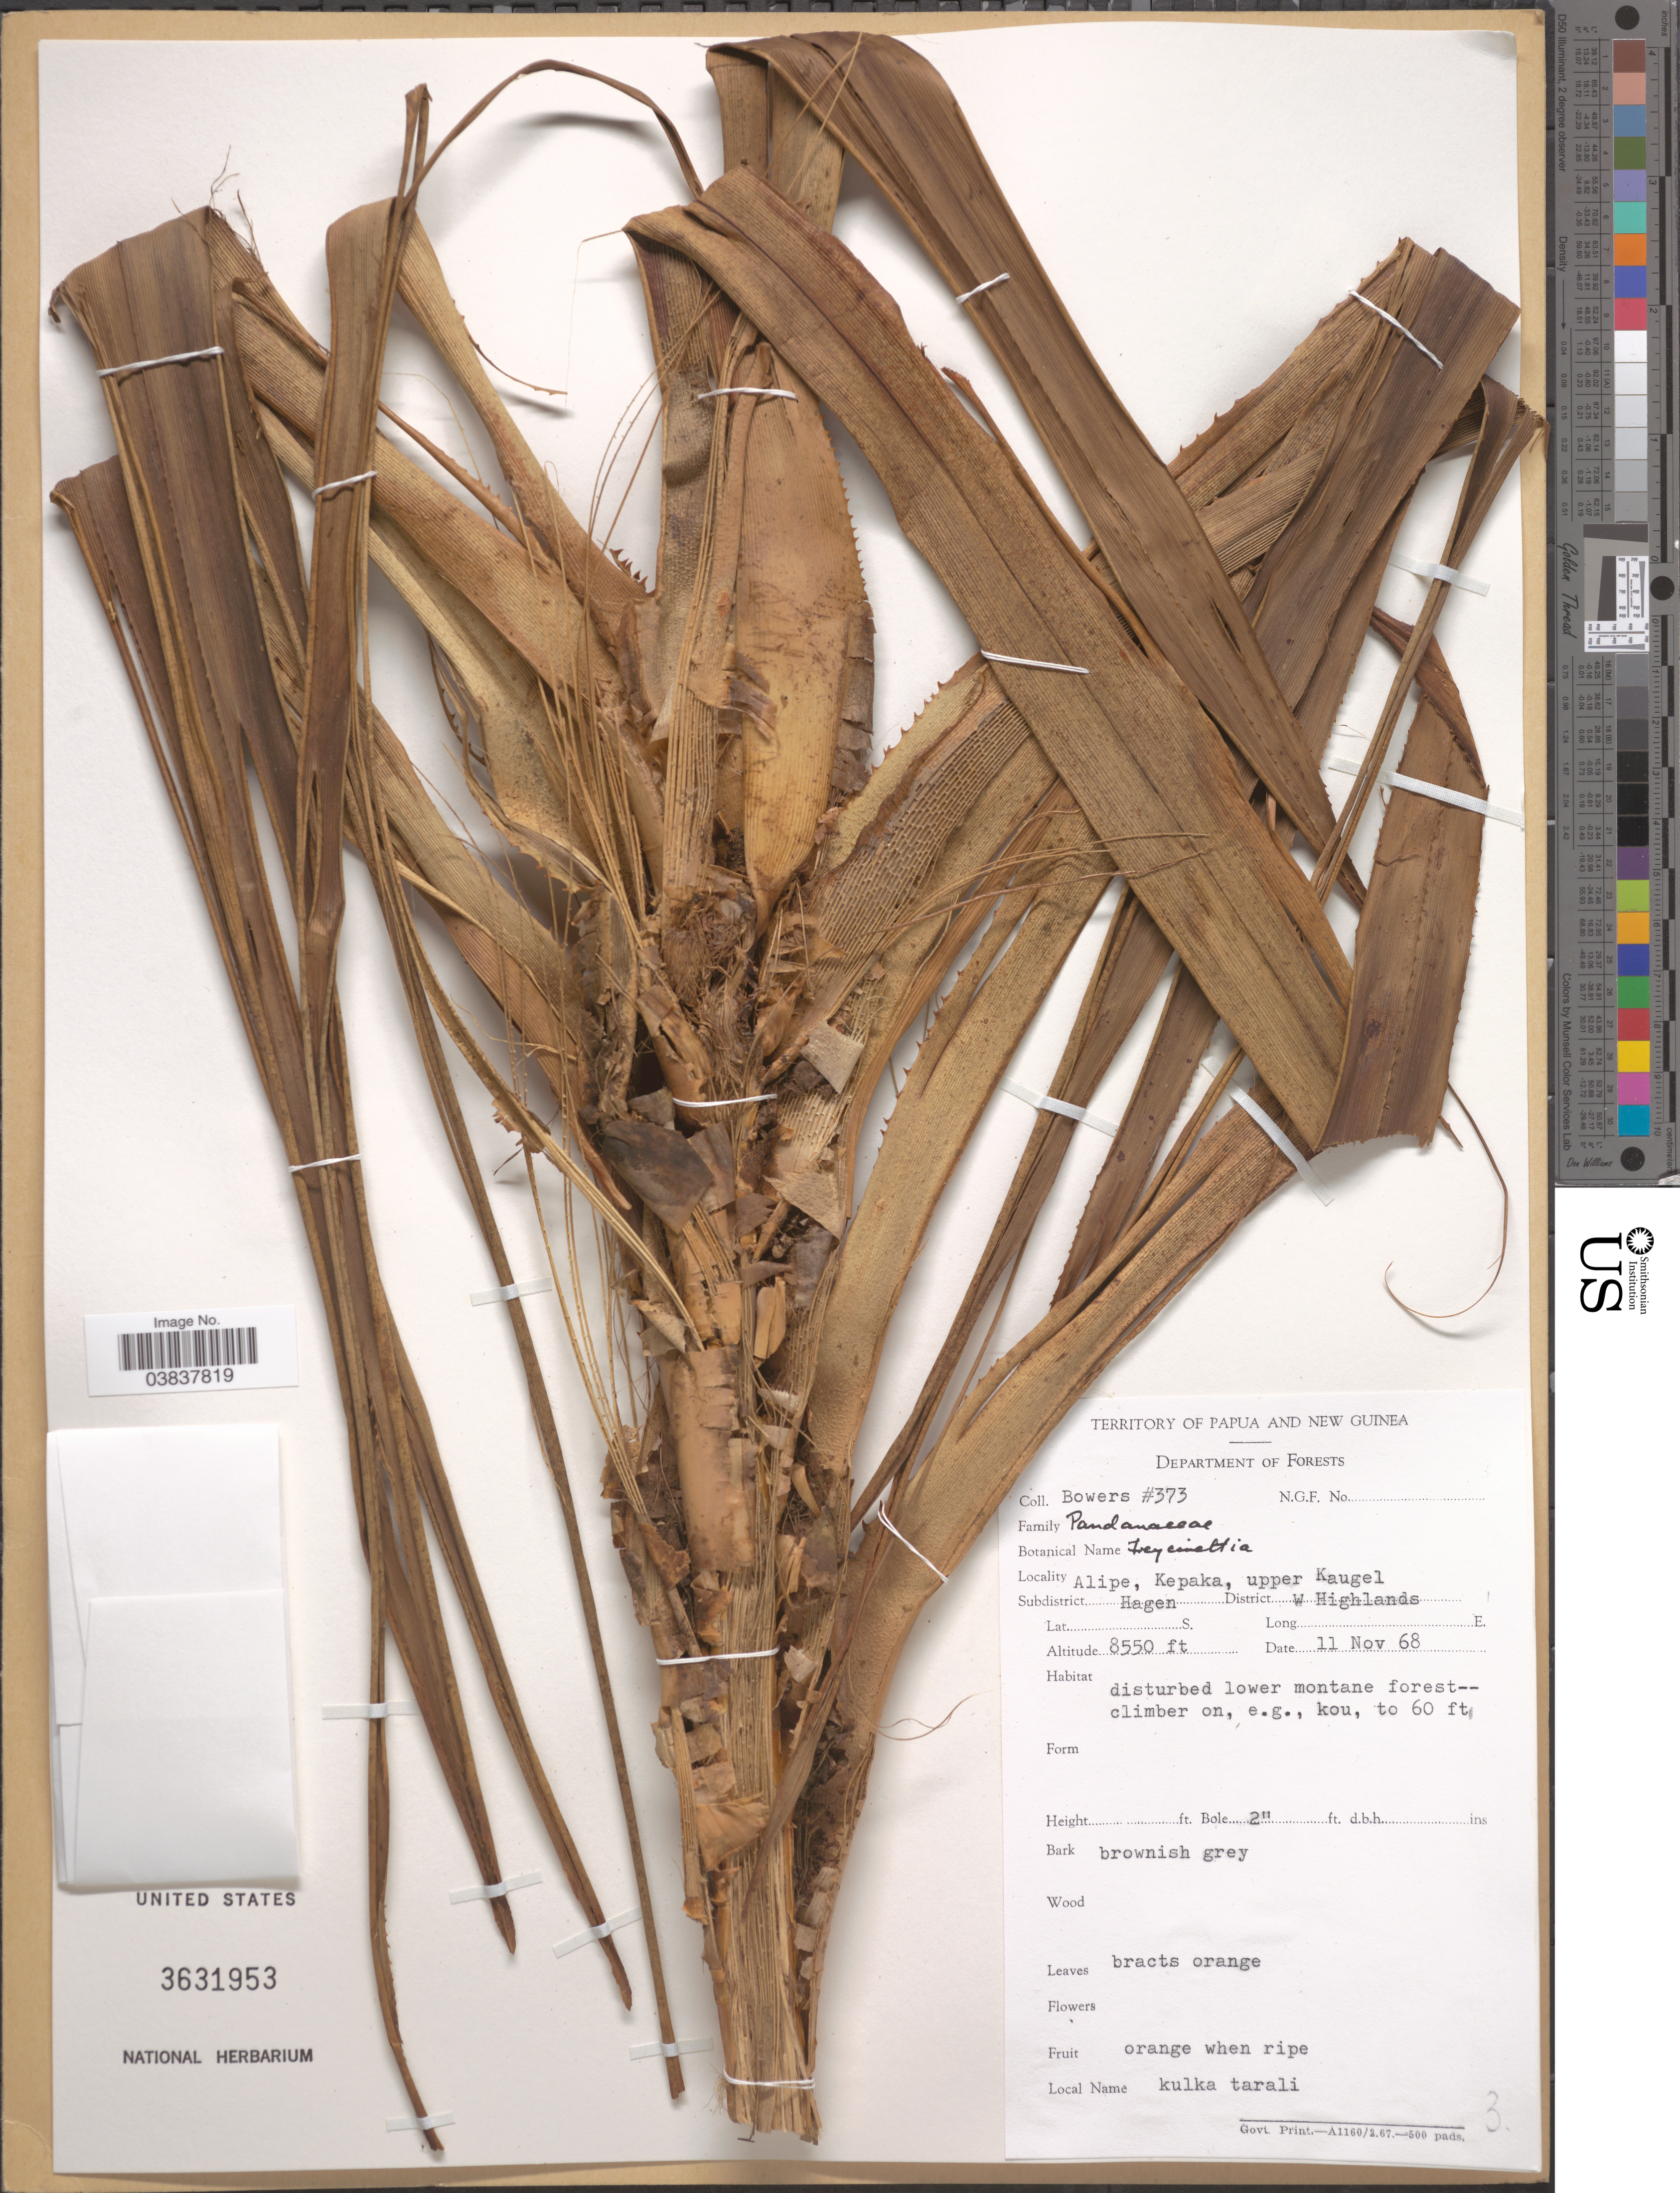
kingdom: Plantae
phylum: Tracheophyta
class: Liliopsida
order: Pandanales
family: Pandanaceae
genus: Freycinetia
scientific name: Freycinetia sp.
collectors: -. Bowers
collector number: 373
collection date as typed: Transcribed d/m/y: 11/11/68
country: Papua New Guinea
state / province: Western Highlands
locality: Alipe, Kepaka, upper Kaugel, District W. Highlands. Subdistrict Hagen.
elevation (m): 2606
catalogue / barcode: US 3631953